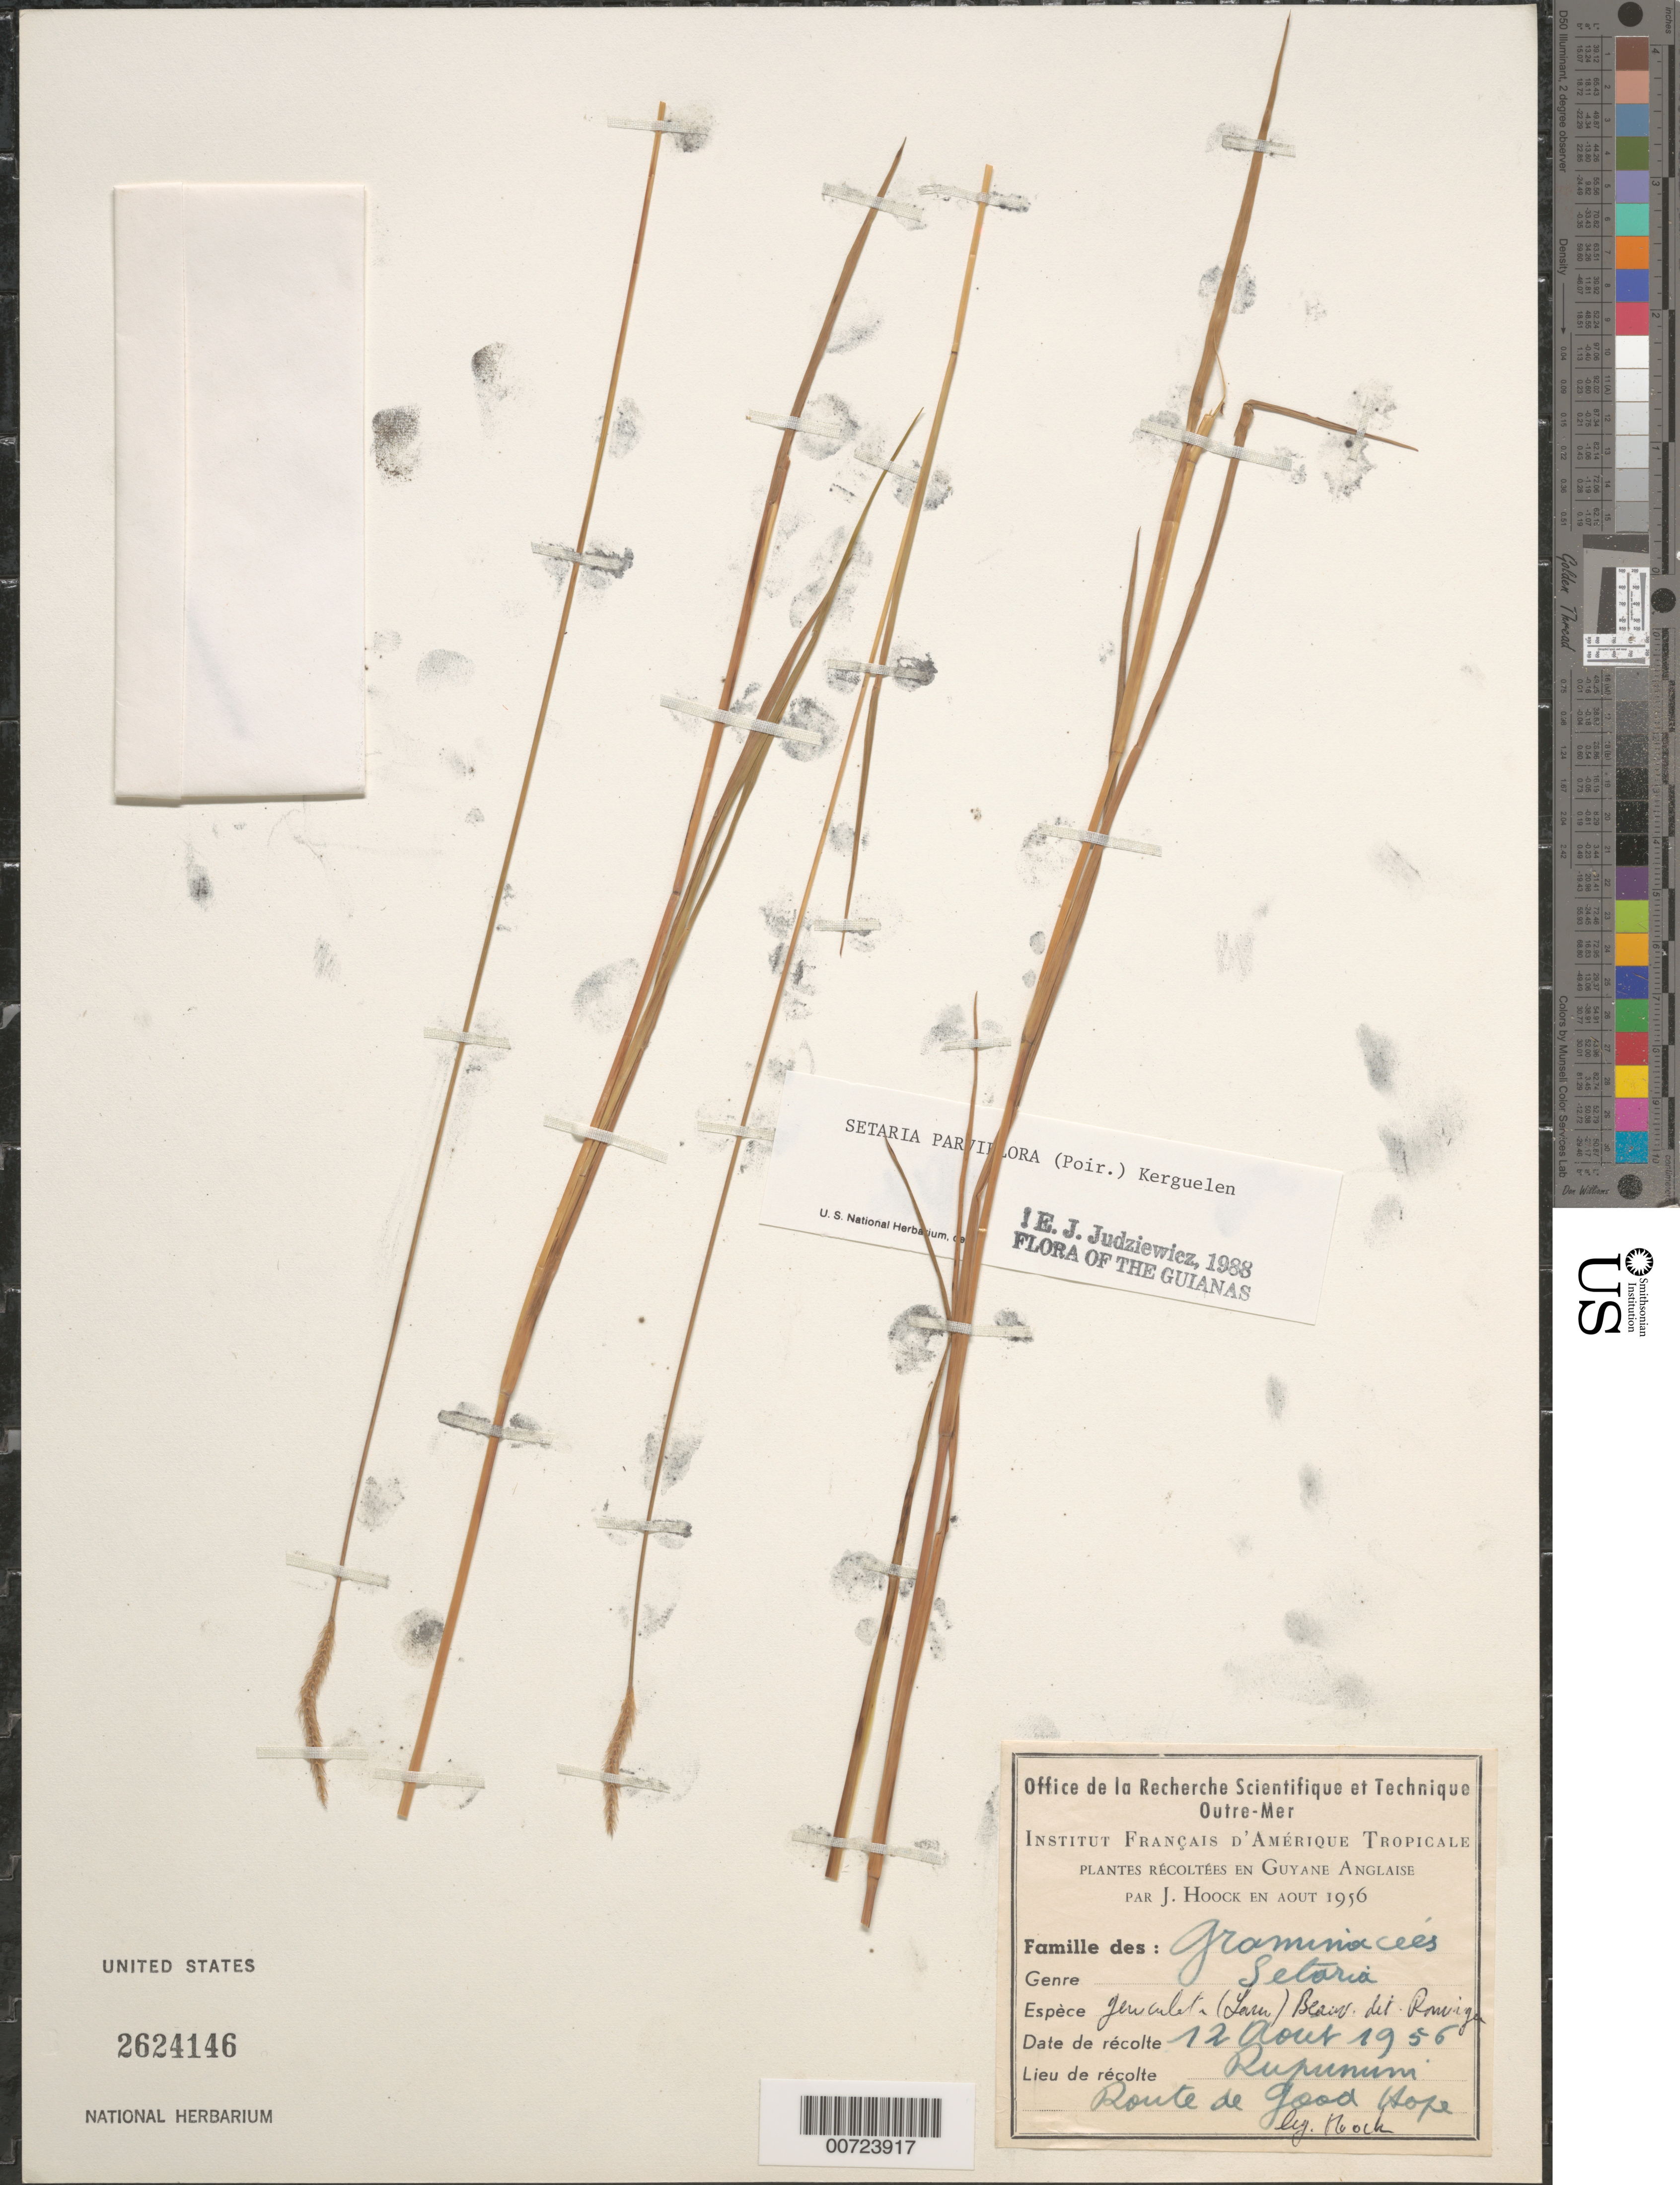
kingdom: Plantae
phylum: Tracheophyta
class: Liliopsida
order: Poales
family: Poaceae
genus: Setaria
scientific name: Setaria parviflora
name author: (Poir.) Kerguélen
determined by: Judziewicz, E. J.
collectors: J. Hoock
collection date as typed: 12-Aug-56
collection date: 1956-08-12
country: Guyana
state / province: U. Takutu-U. Essequibo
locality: Rupununi, Route de Good Hope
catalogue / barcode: US 2624146